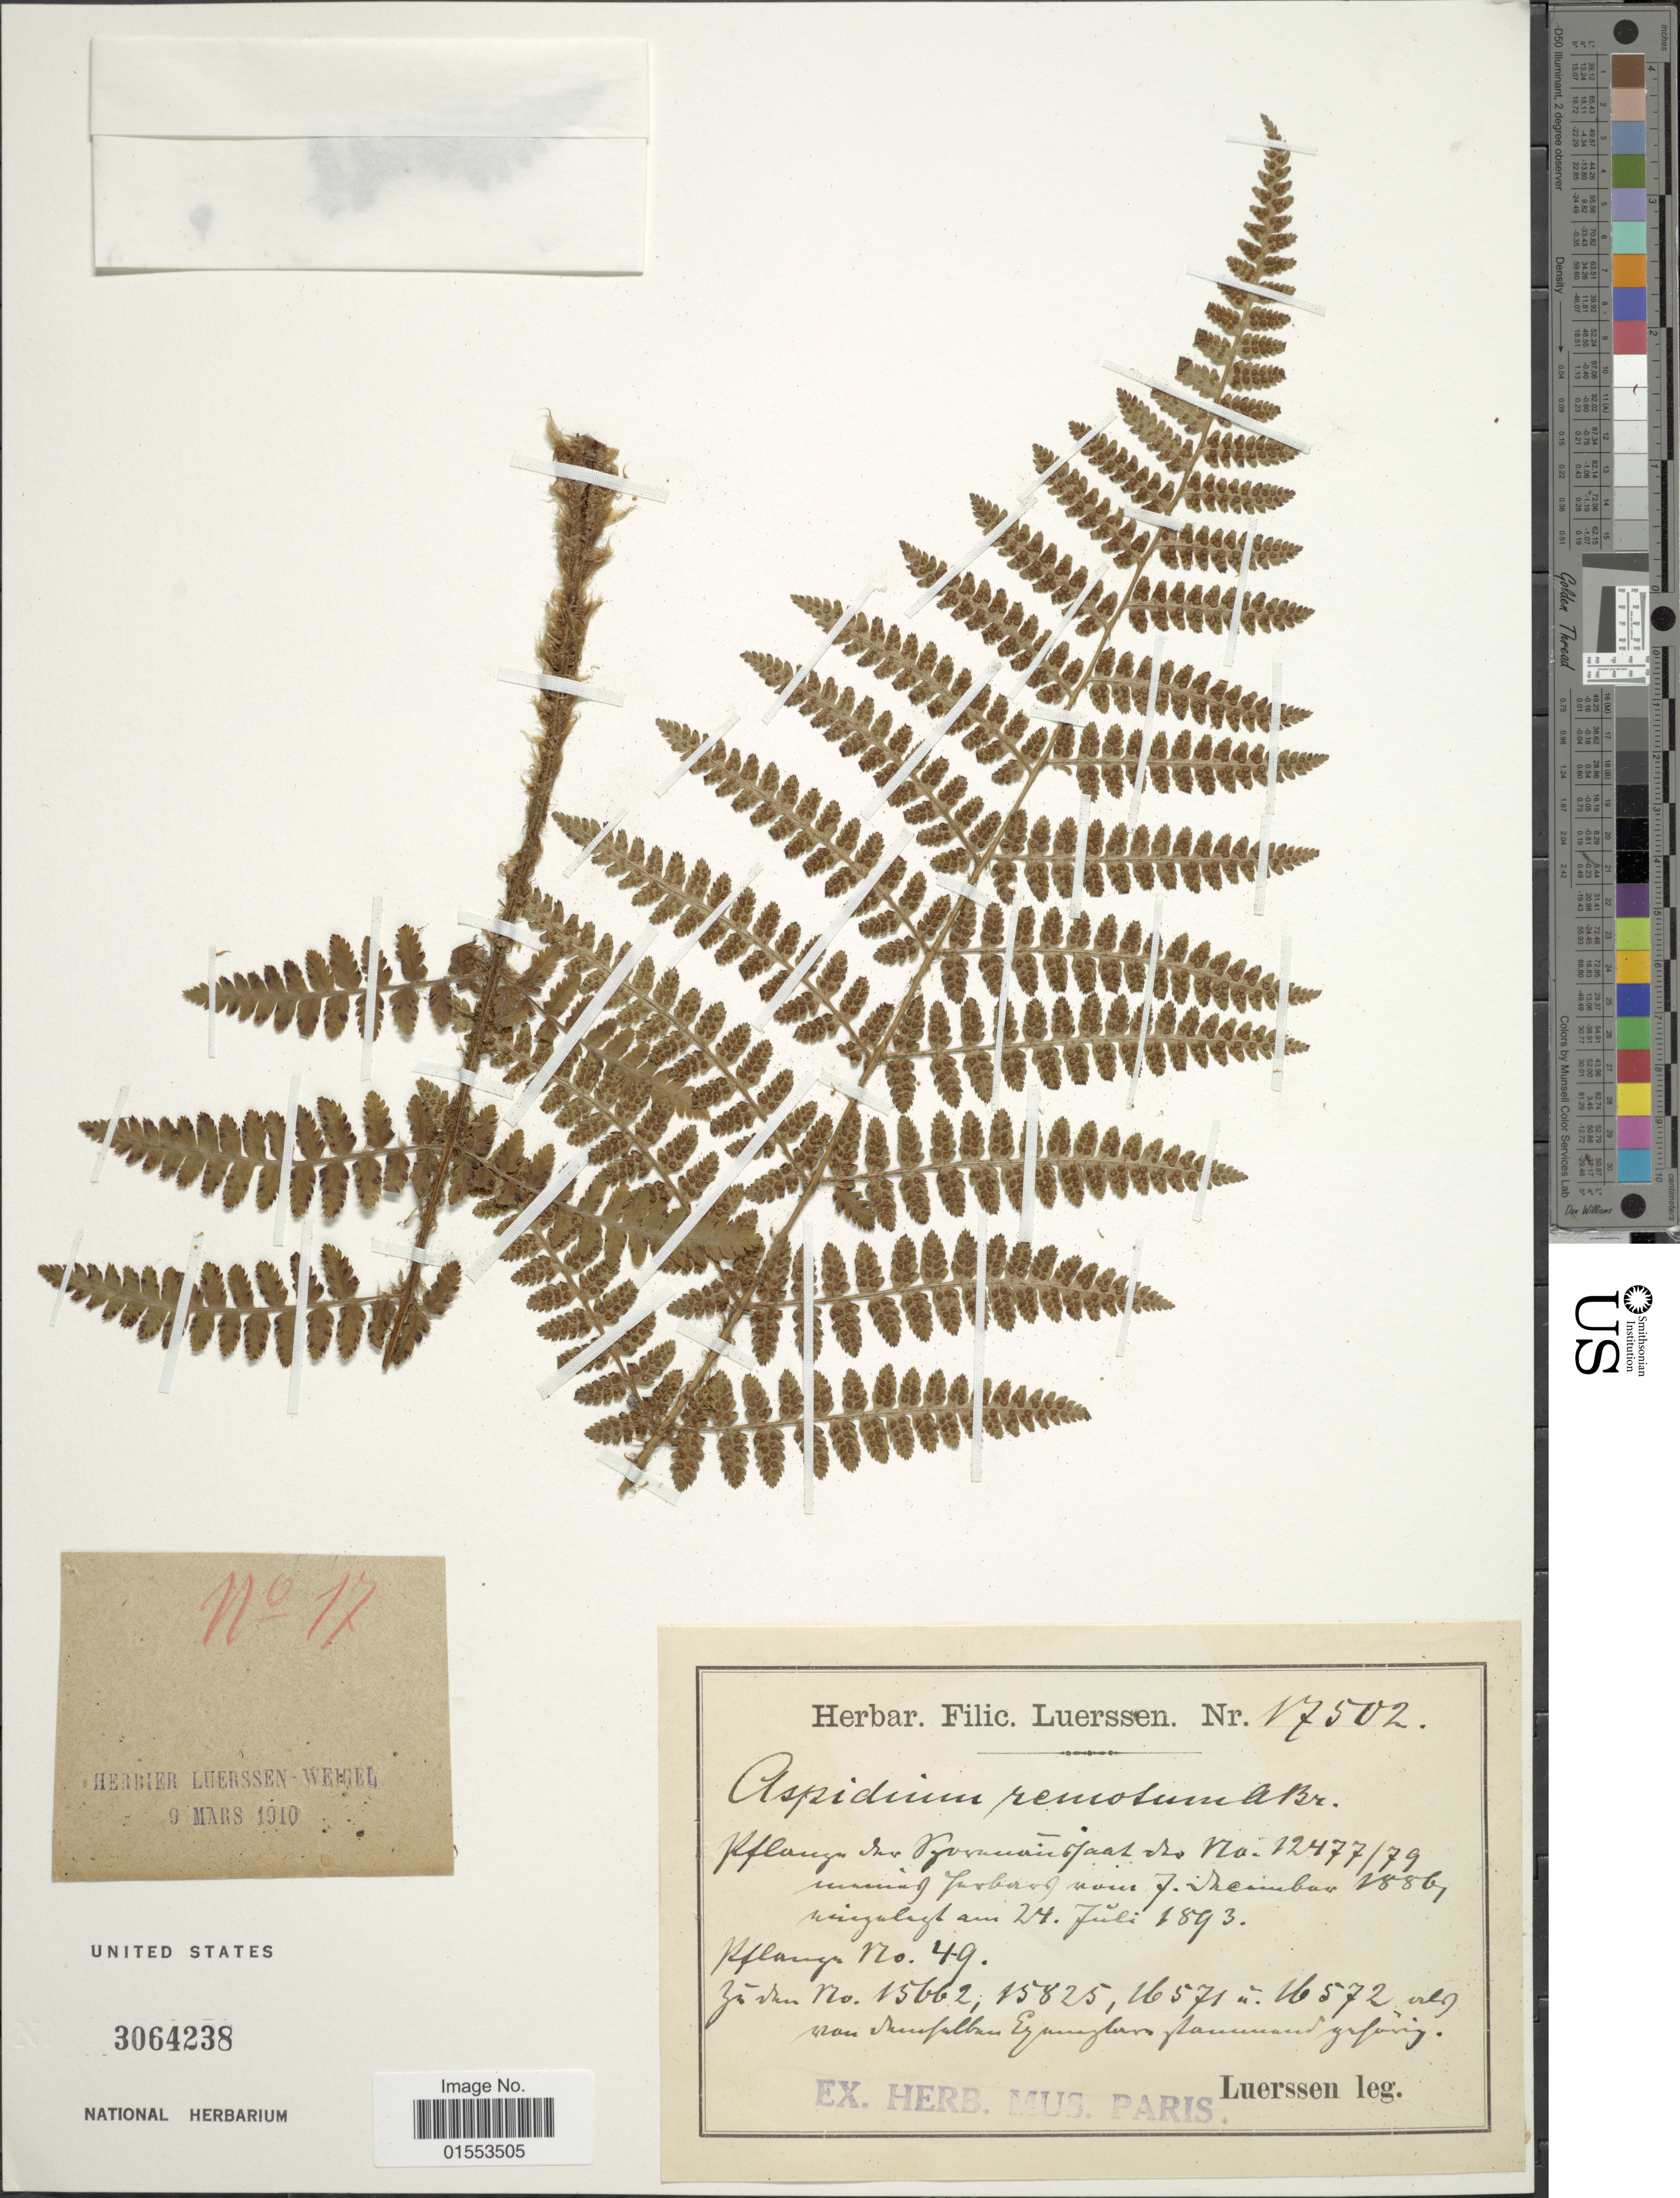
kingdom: Plantae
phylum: Tracheophyta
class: Polypodiopsida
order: Polypodiales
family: Dryopteridaceae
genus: Dryopteris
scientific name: Dryopteris remota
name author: (A. Braun) Hayek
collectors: C. Luerssen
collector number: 17502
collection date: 1886-12-07/1893-07-24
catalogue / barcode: US 3064238